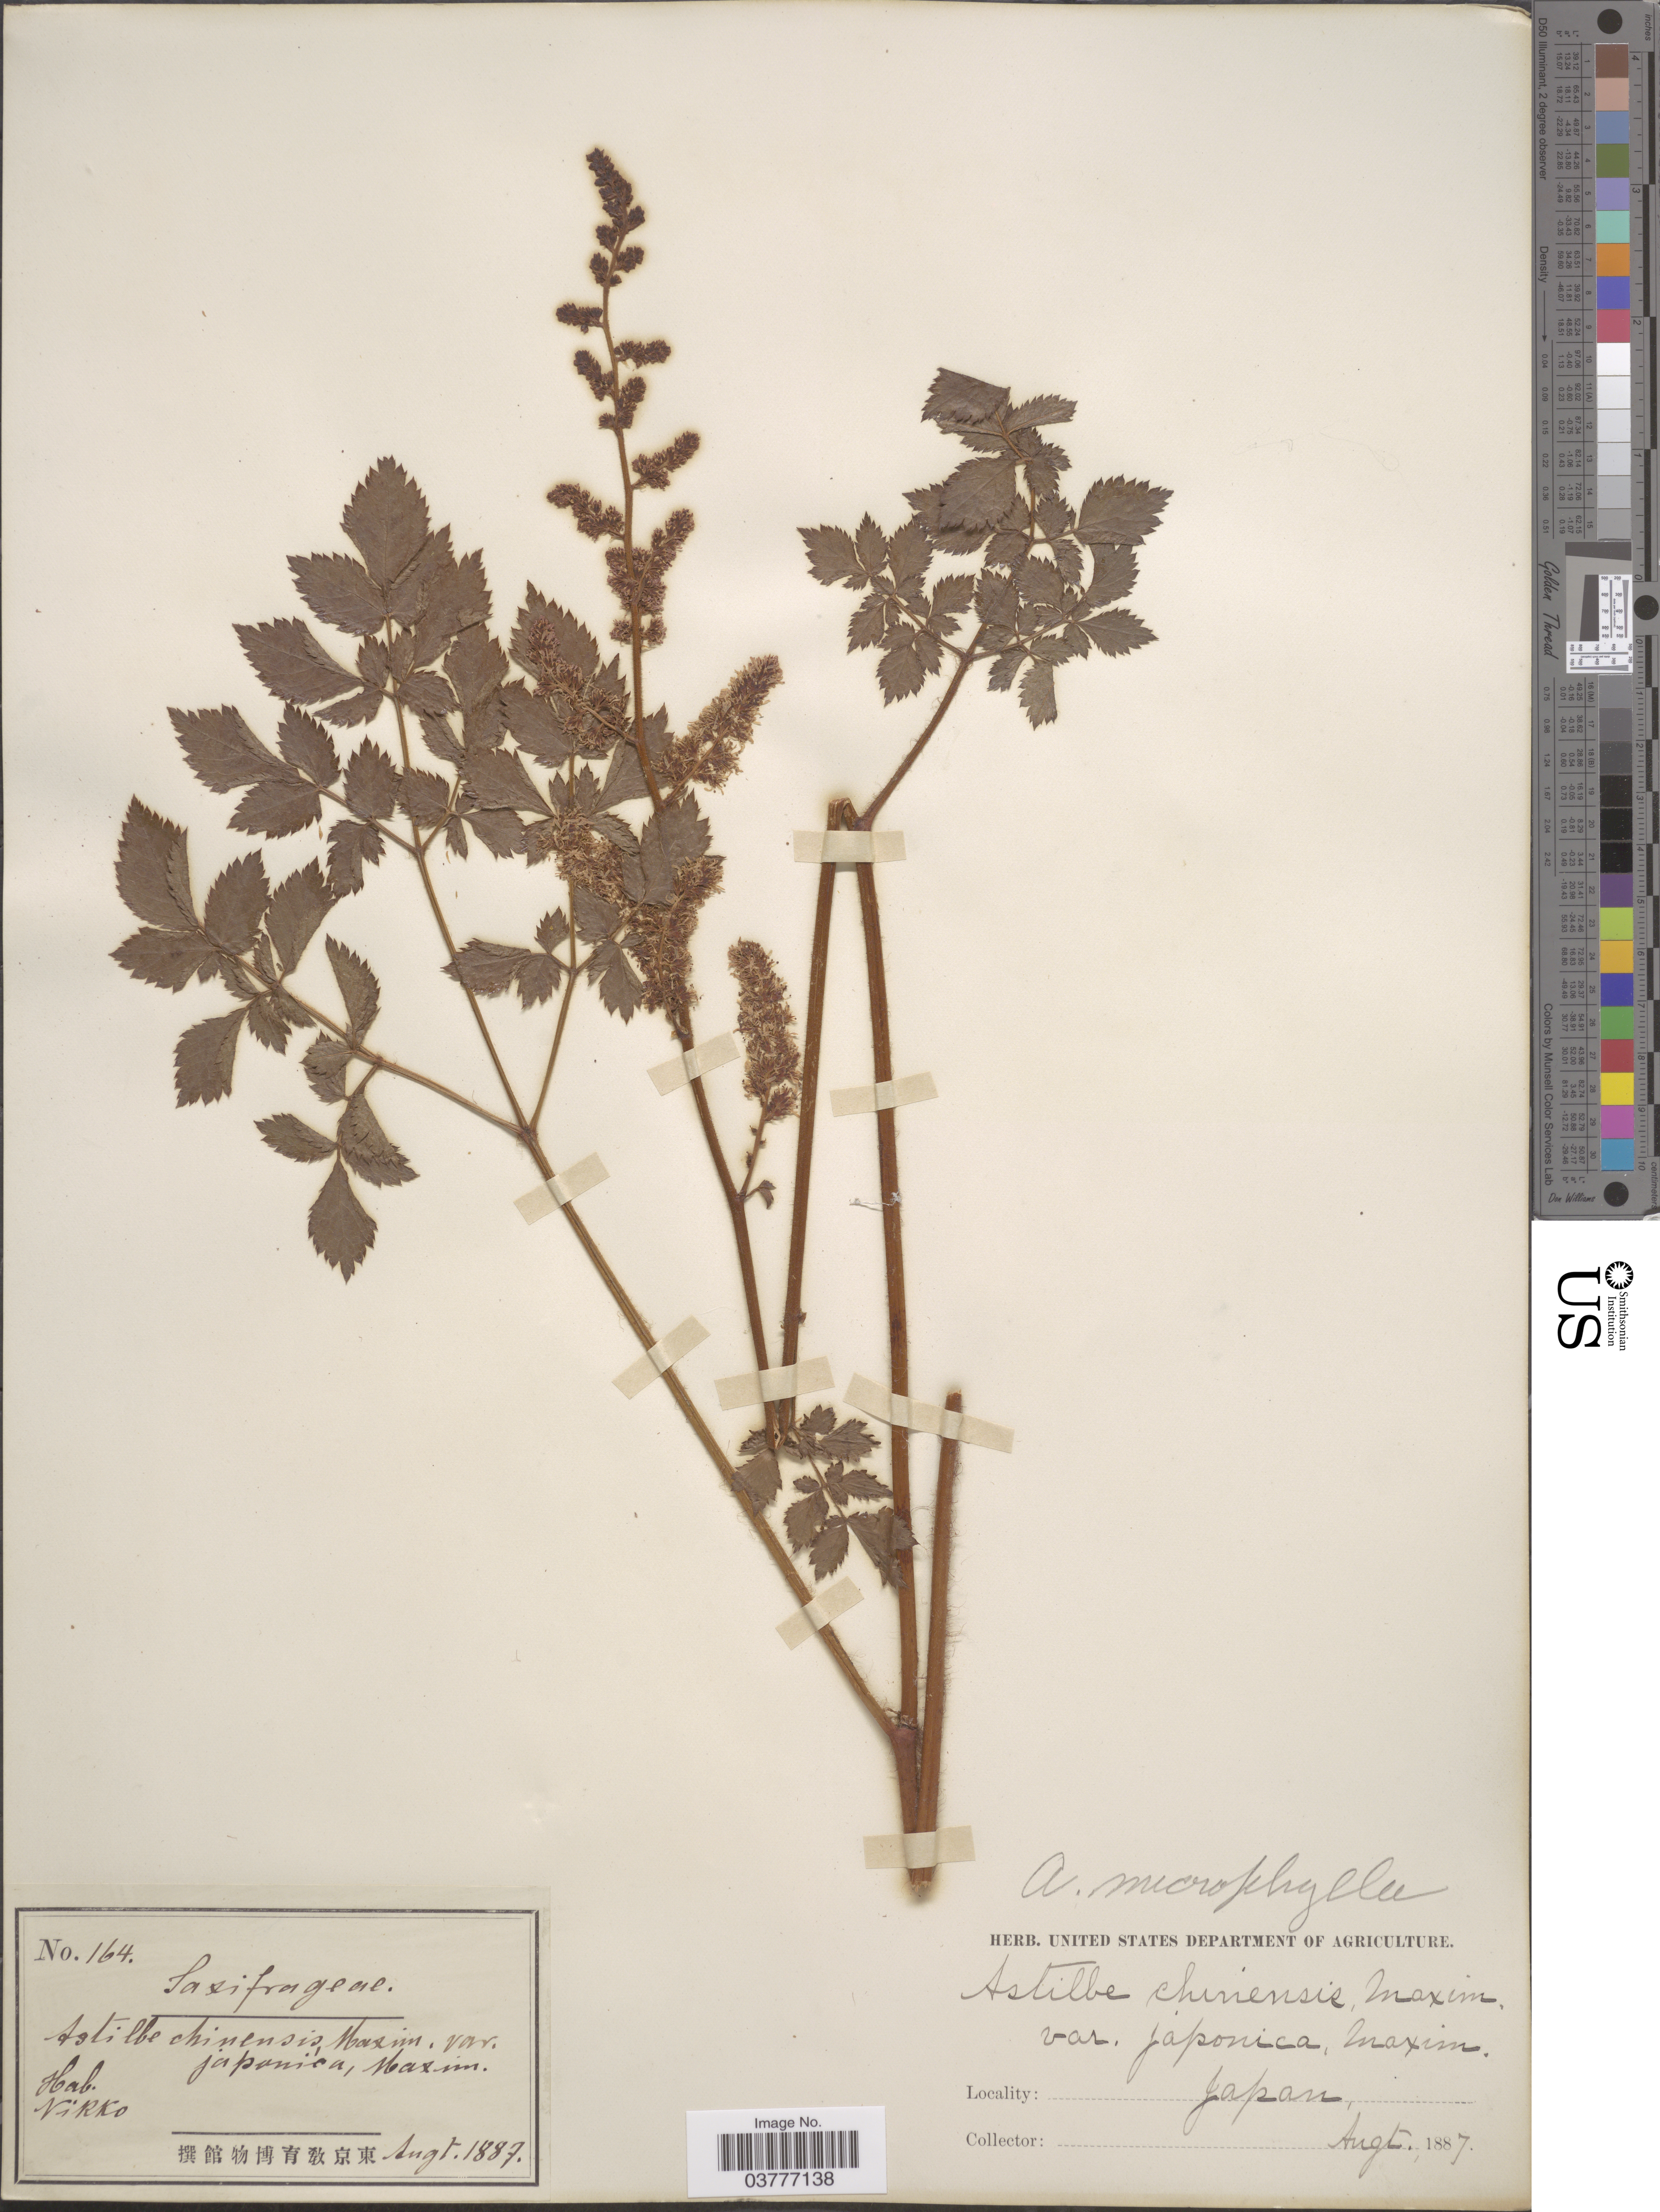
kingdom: Plantae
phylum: Tracheophyta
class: Magnoliopsida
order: Saxifragales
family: Saxifragaceae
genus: Astilbe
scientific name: Astilbe microphylla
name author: Knoll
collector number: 164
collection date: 1887-08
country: Japan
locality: Nikko.